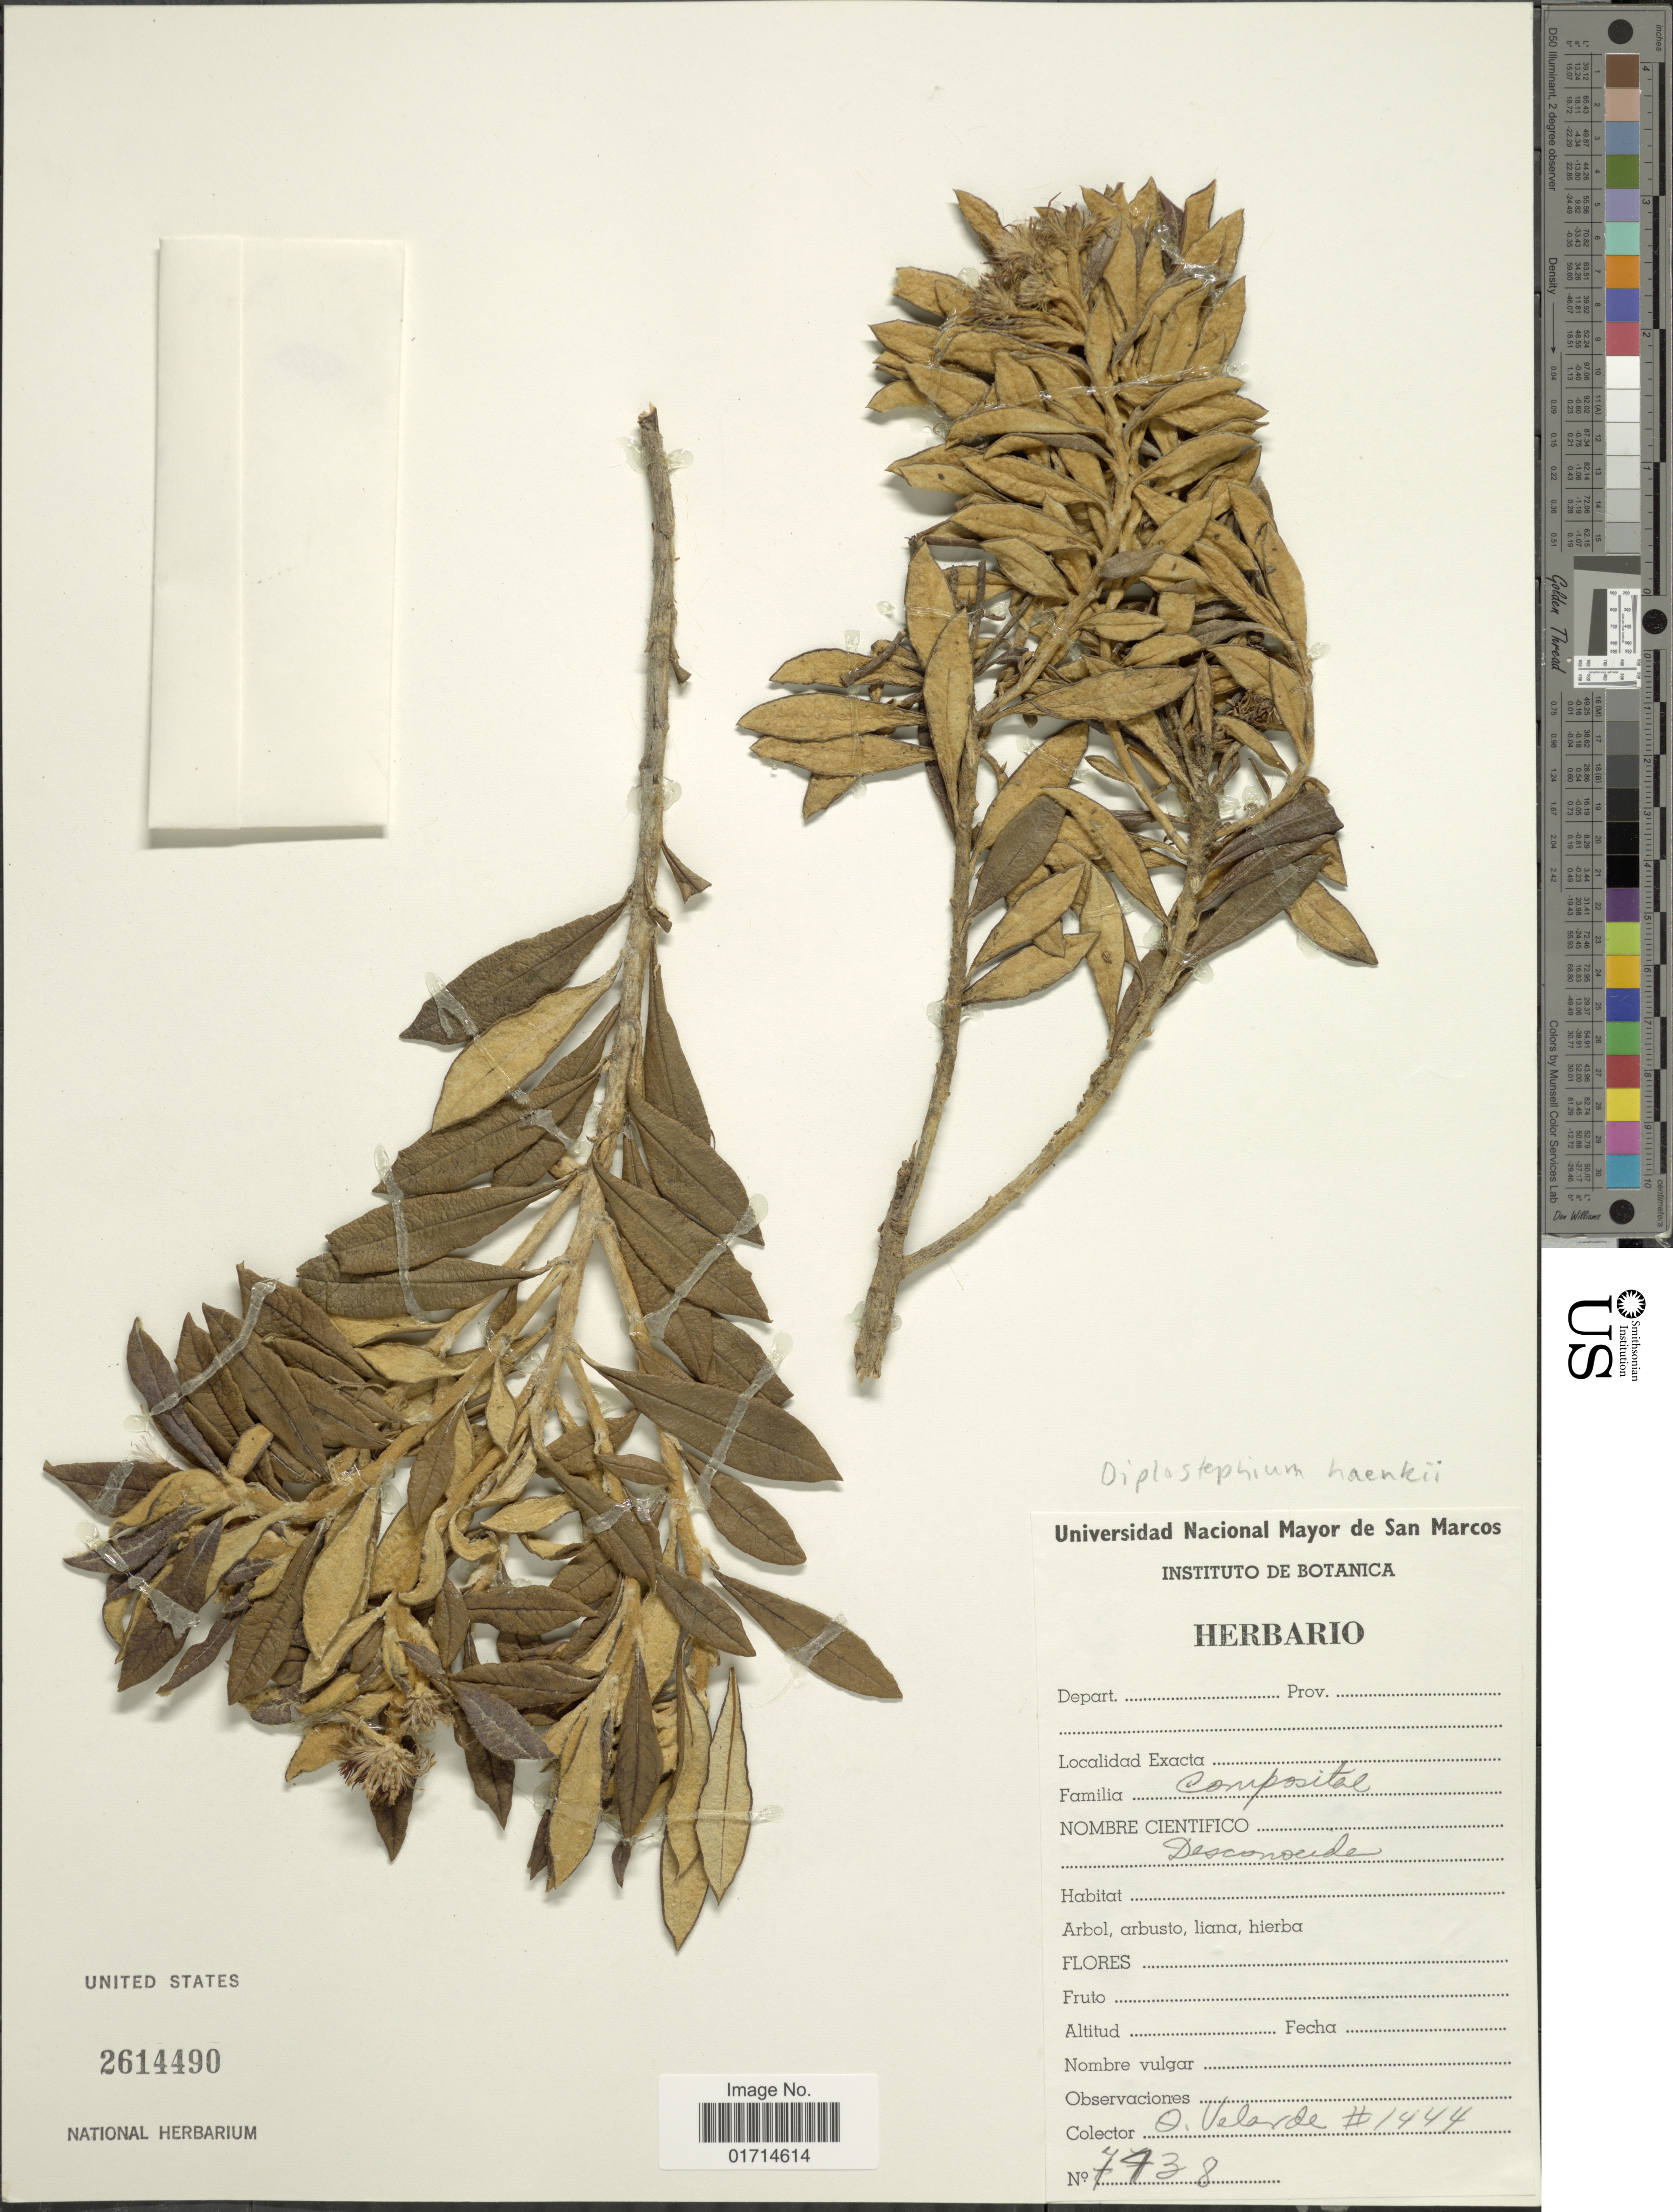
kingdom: Plantae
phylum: Tracheophyta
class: Magnoliopsida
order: Asterales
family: Asteraceae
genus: Diplostephium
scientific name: Diplostephium haenkei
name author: (DC.) Wedd.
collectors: O. Velarde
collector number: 1444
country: Peru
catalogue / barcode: US 2614490